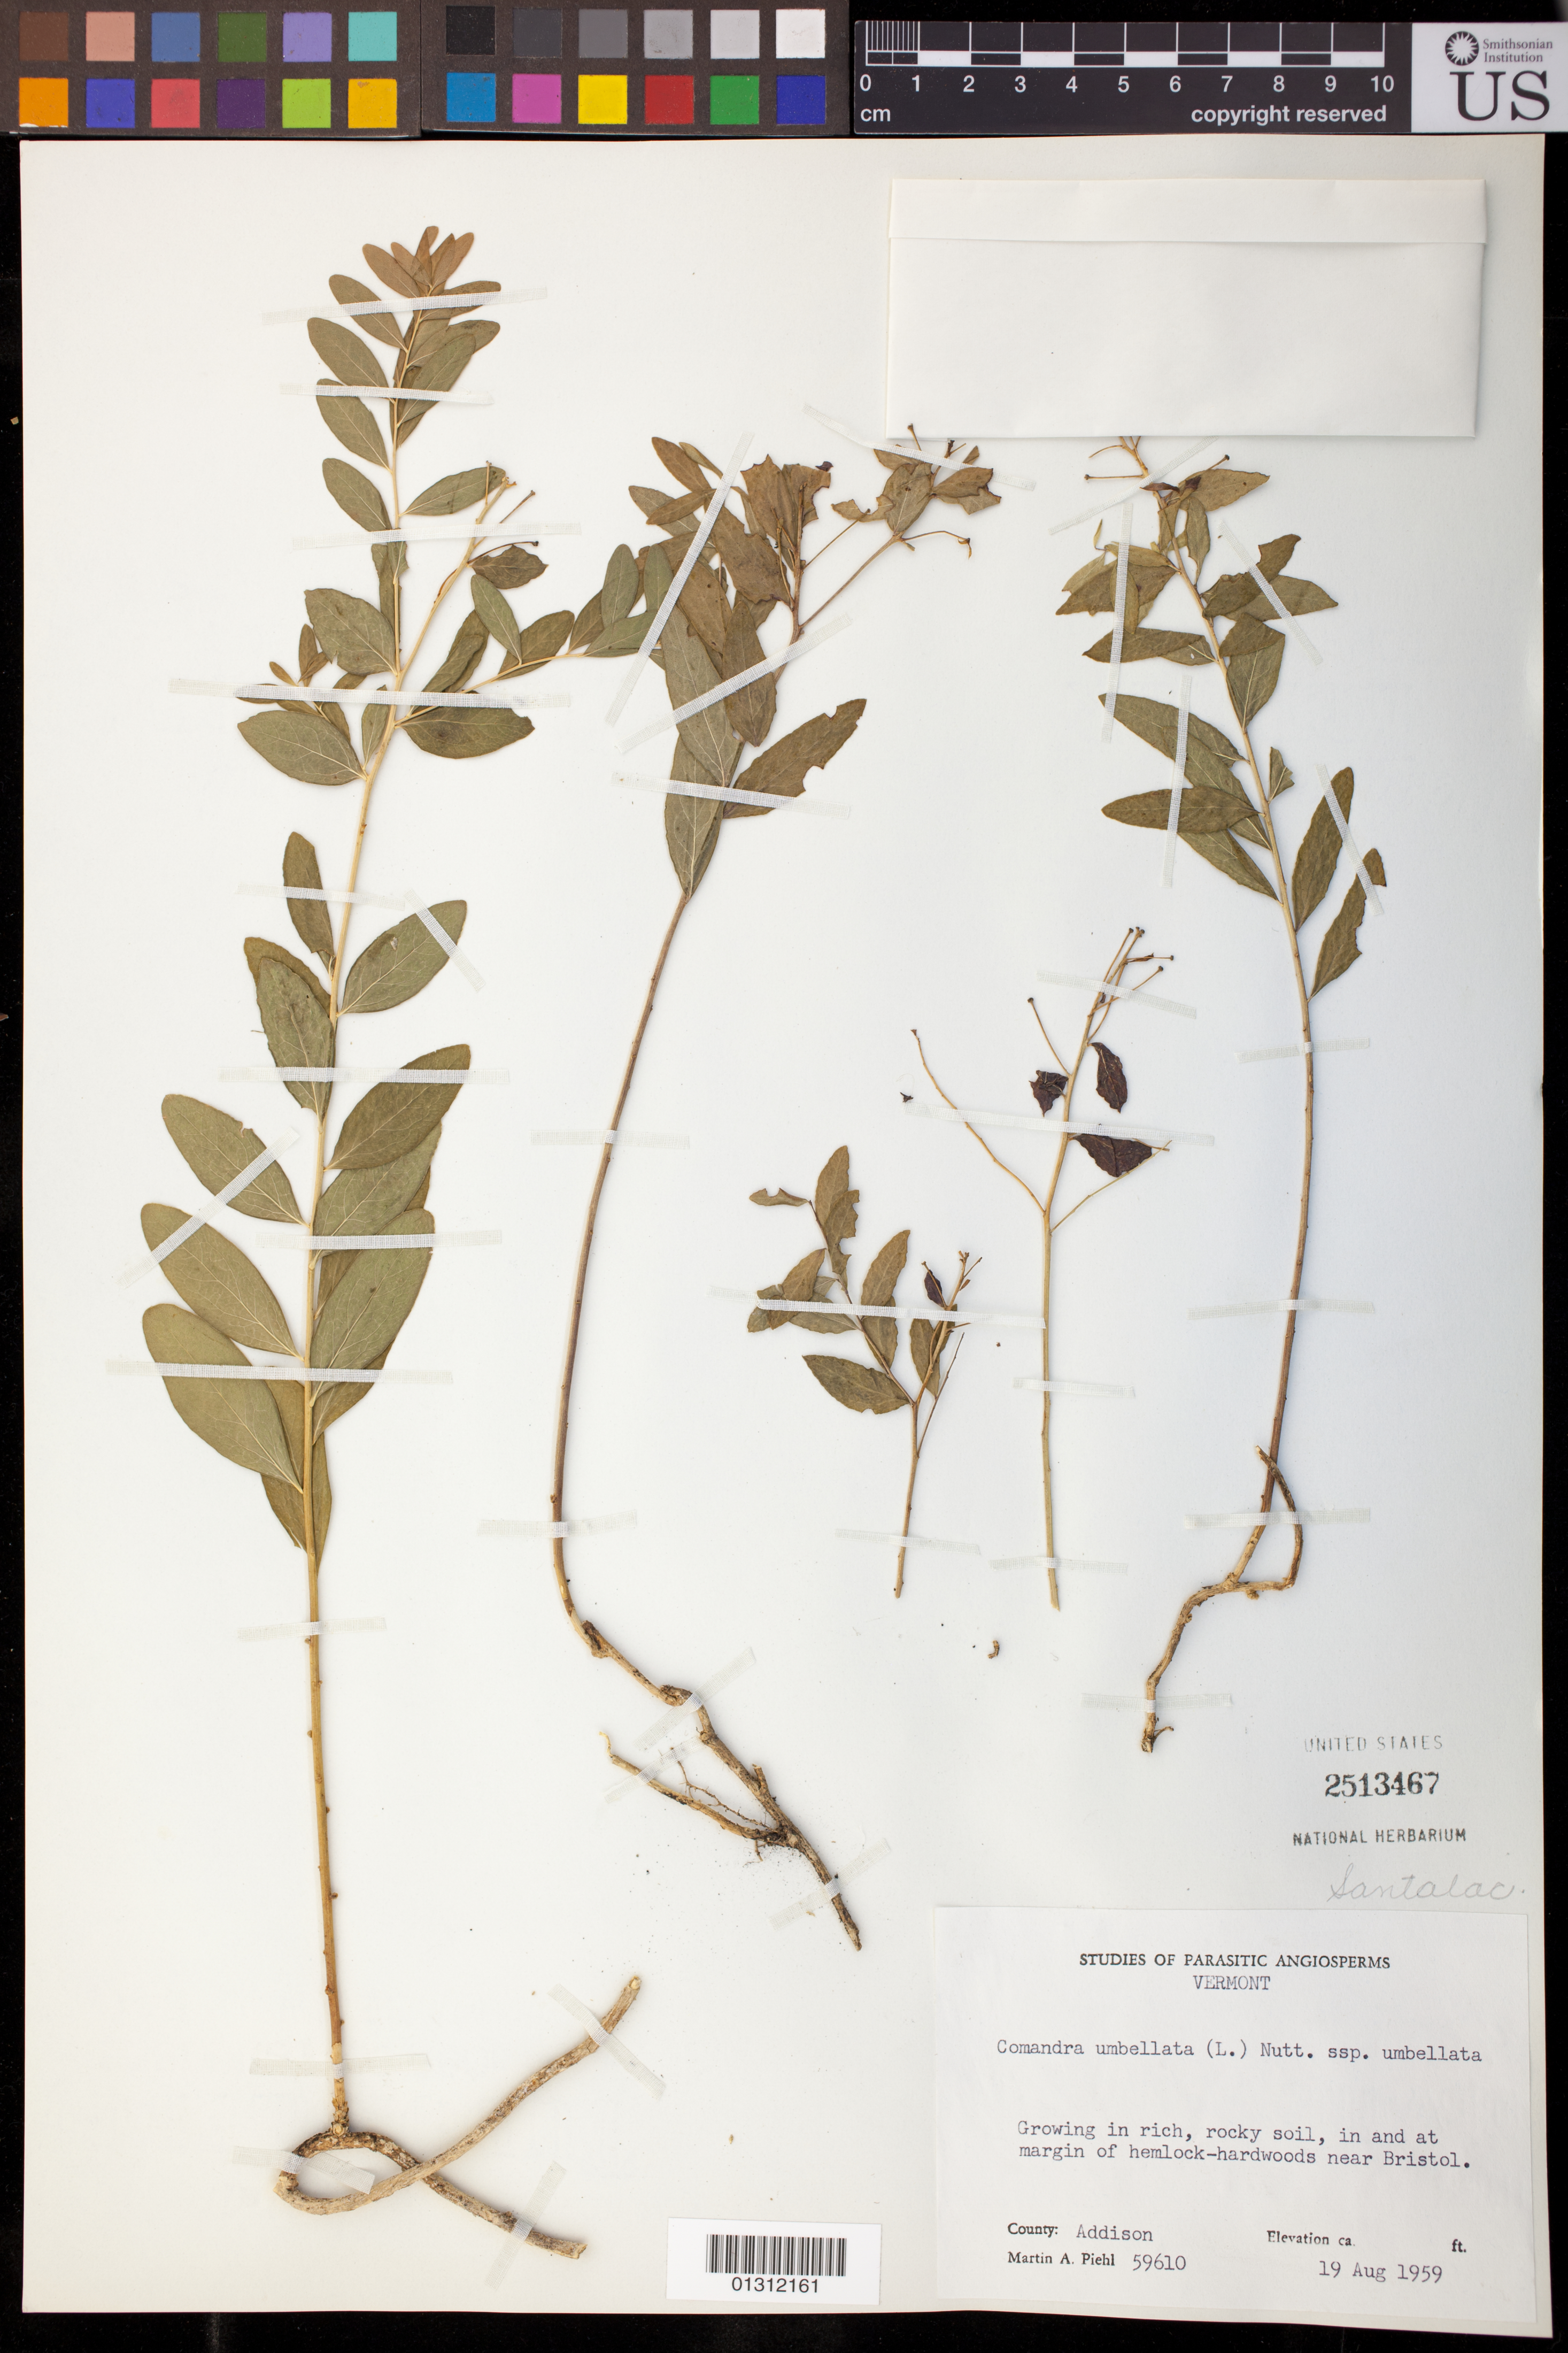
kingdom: Plantae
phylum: Tracheophyta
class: Magnoliopsida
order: Santalales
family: Comandraceae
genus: Comandra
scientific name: Comandra umbellata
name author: (L.) Nutt.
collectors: M. Piehl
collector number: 59610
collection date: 1959-08-19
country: United States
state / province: Vermont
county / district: Addison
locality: near Bristol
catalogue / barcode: US 2513467